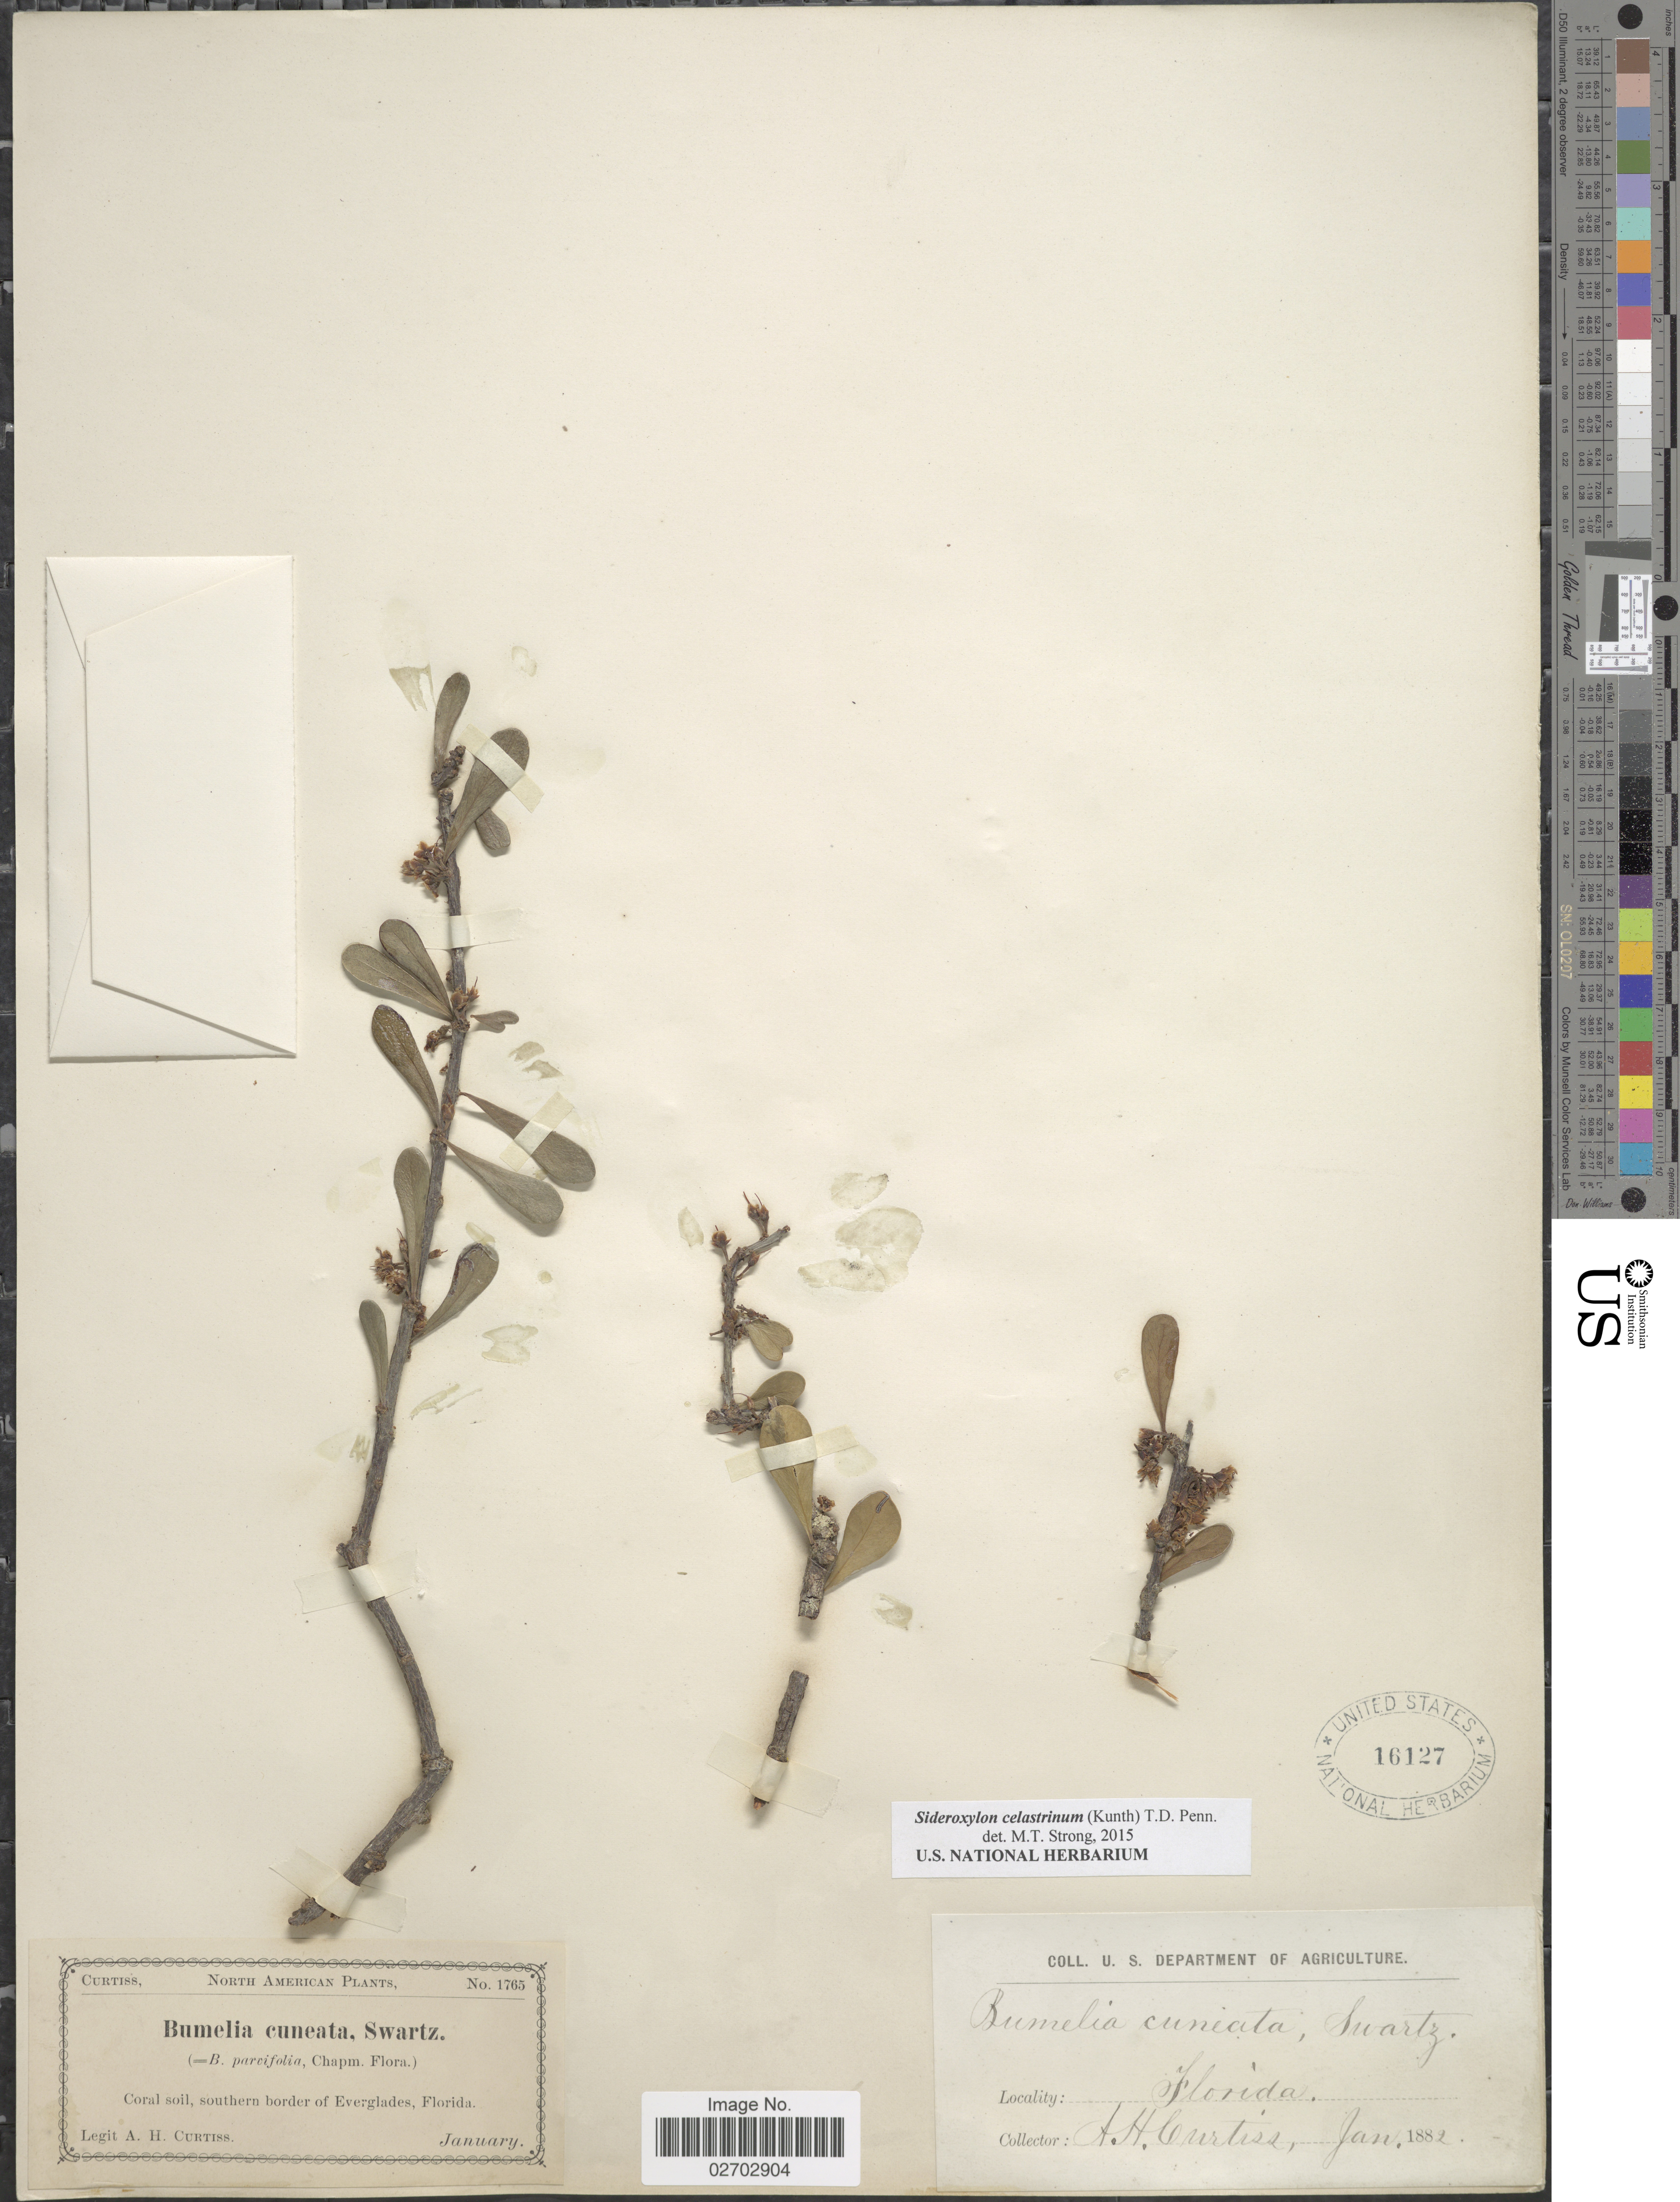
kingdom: Plantae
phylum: Tracheophyta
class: Magnoliopsida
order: Ericales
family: Sapotaceae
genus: Sideroxylon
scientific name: Sideroxylon celastrinum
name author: (Kunth) T.D. Penn.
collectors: A. H. Curtiss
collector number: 1765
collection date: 1882-01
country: United States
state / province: Florida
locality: Southern border of Everglades. North America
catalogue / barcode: US 16127